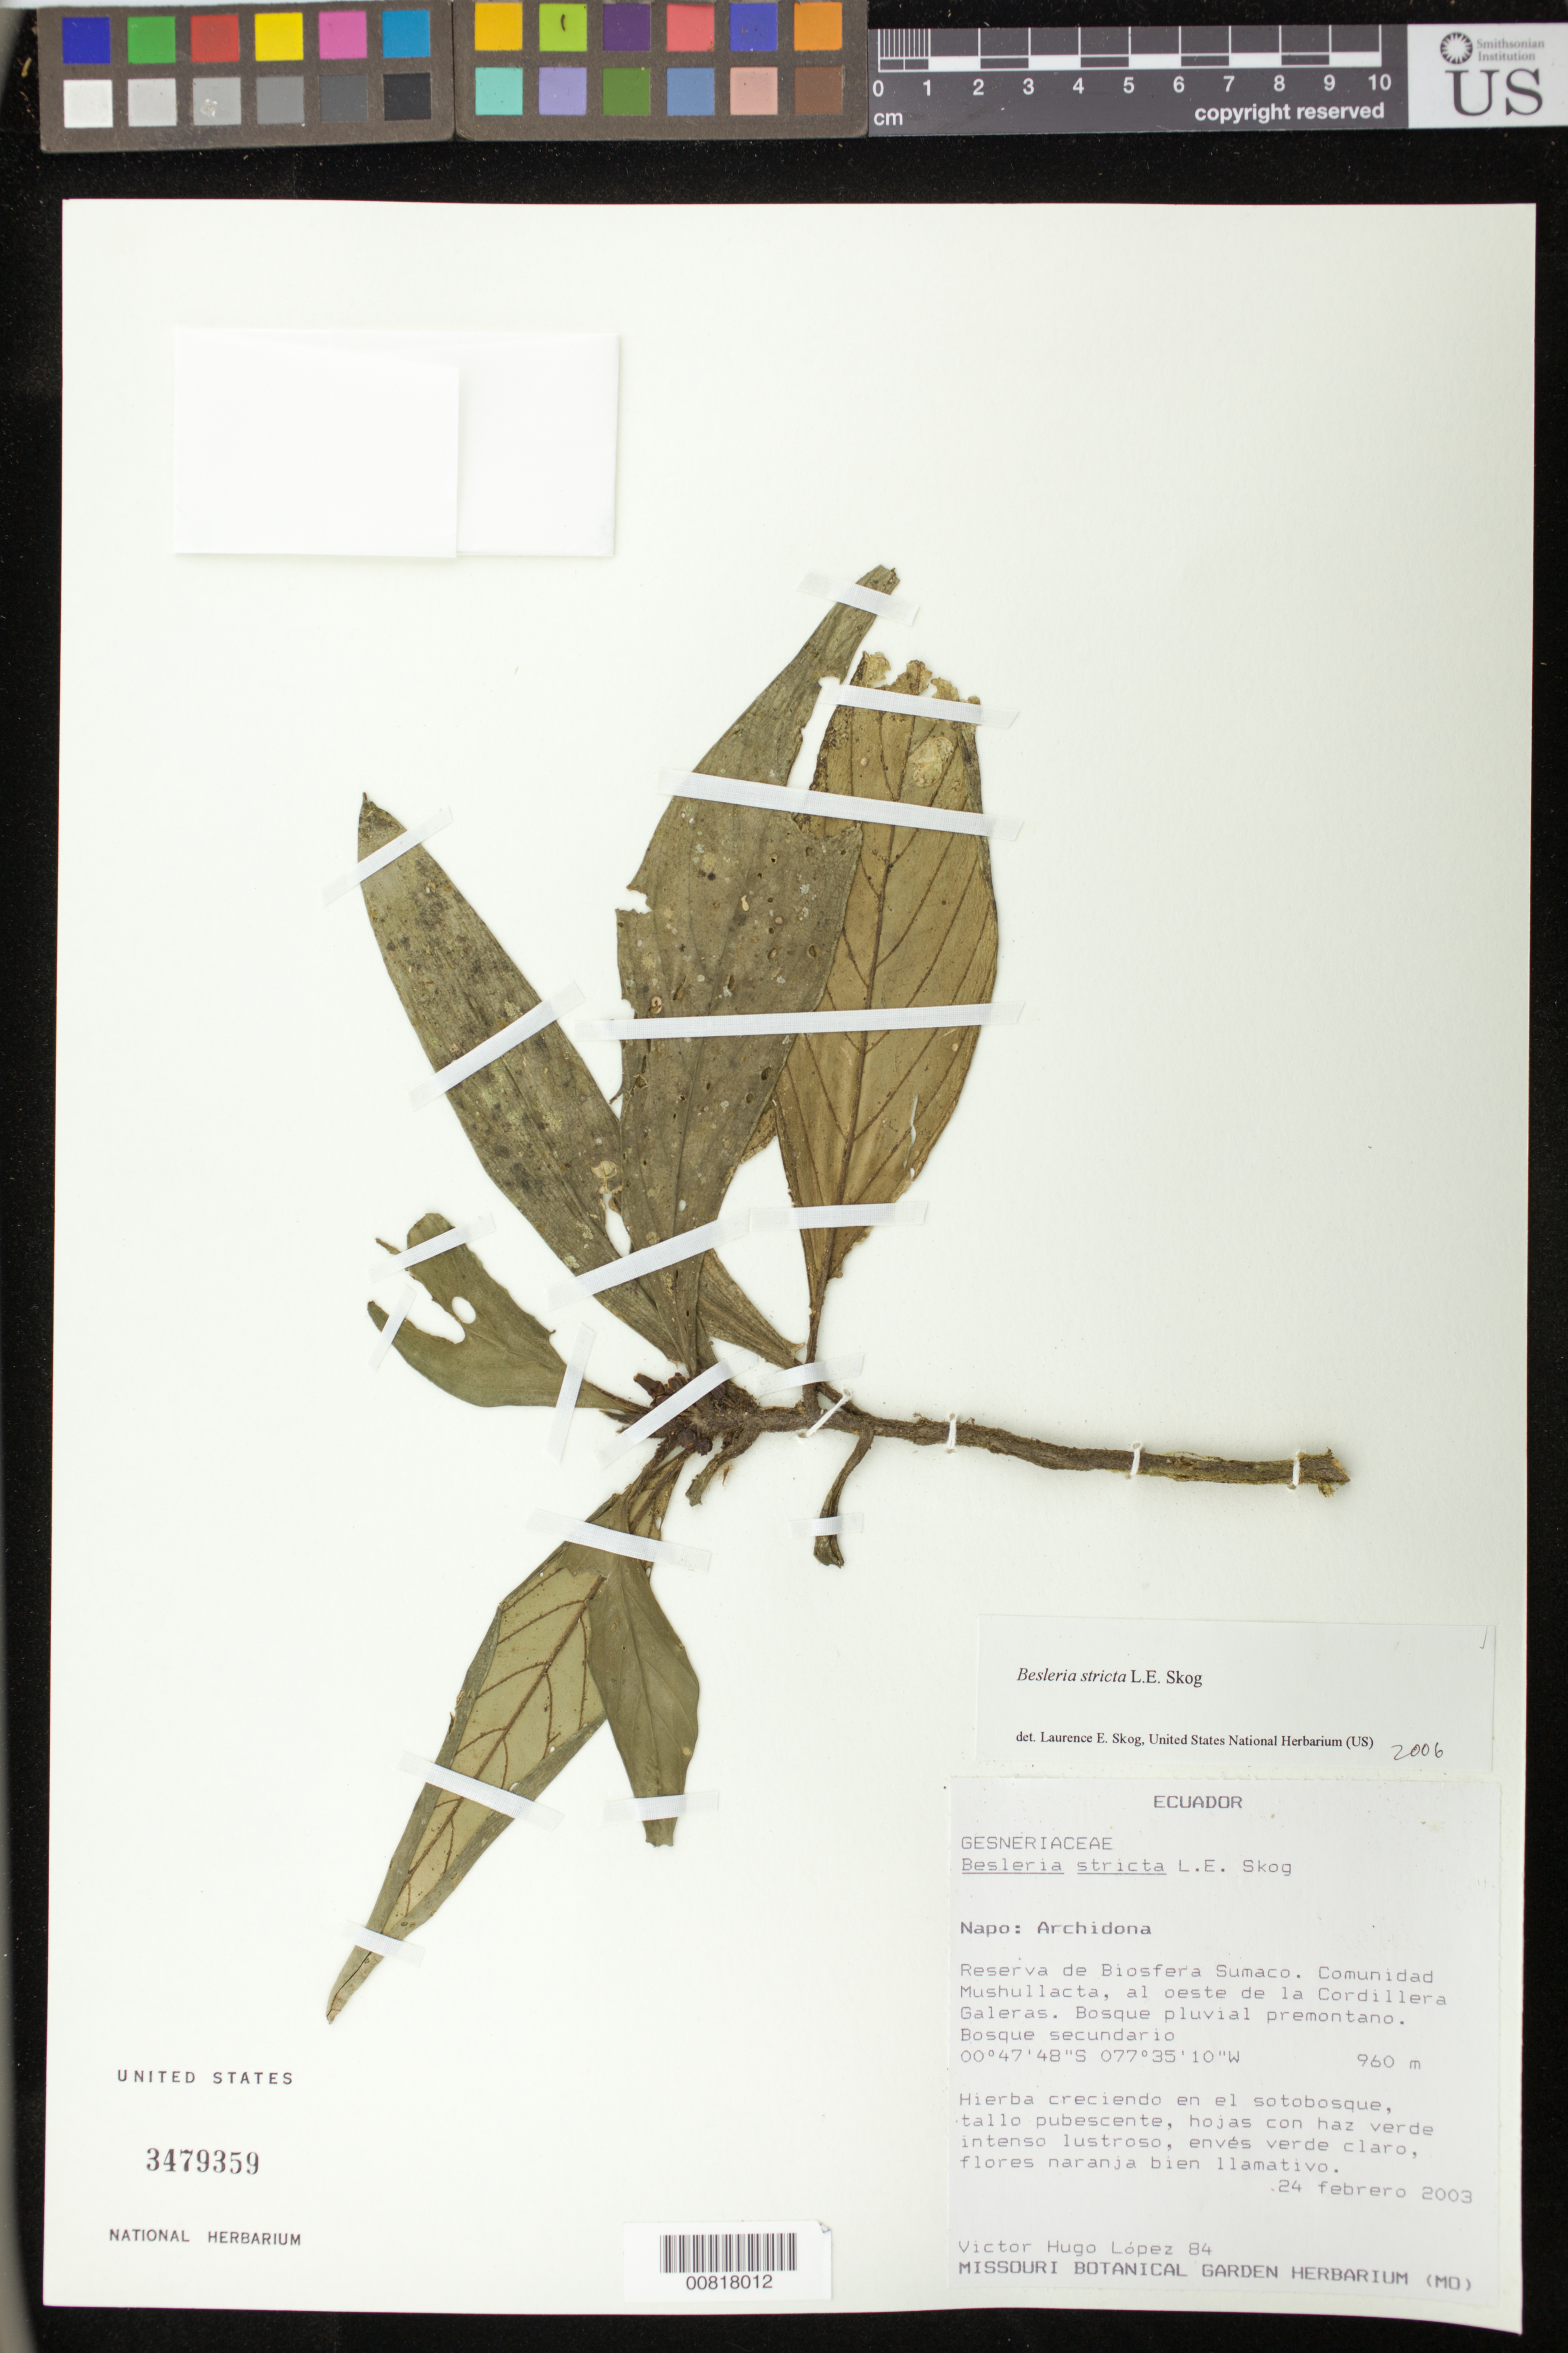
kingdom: Plantae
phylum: Tracheophyta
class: Magnoliopsida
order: Lamiales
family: Gesneriaceae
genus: Besleria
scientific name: Besleria stricta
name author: L.E. Skog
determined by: Skog, Laurence E.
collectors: V. López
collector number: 84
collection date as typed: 24 Feb 2003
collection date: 2003-02-24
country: Ecuador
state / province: Napo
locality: Napo: Archidona. Reserva de Biosfera Sumaco, comunidad Mushullata, al oeste de la Cordillera Galeras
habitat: Bosque pluvial premontano. Bosque secundario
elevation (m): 960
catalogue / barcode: US 3479359